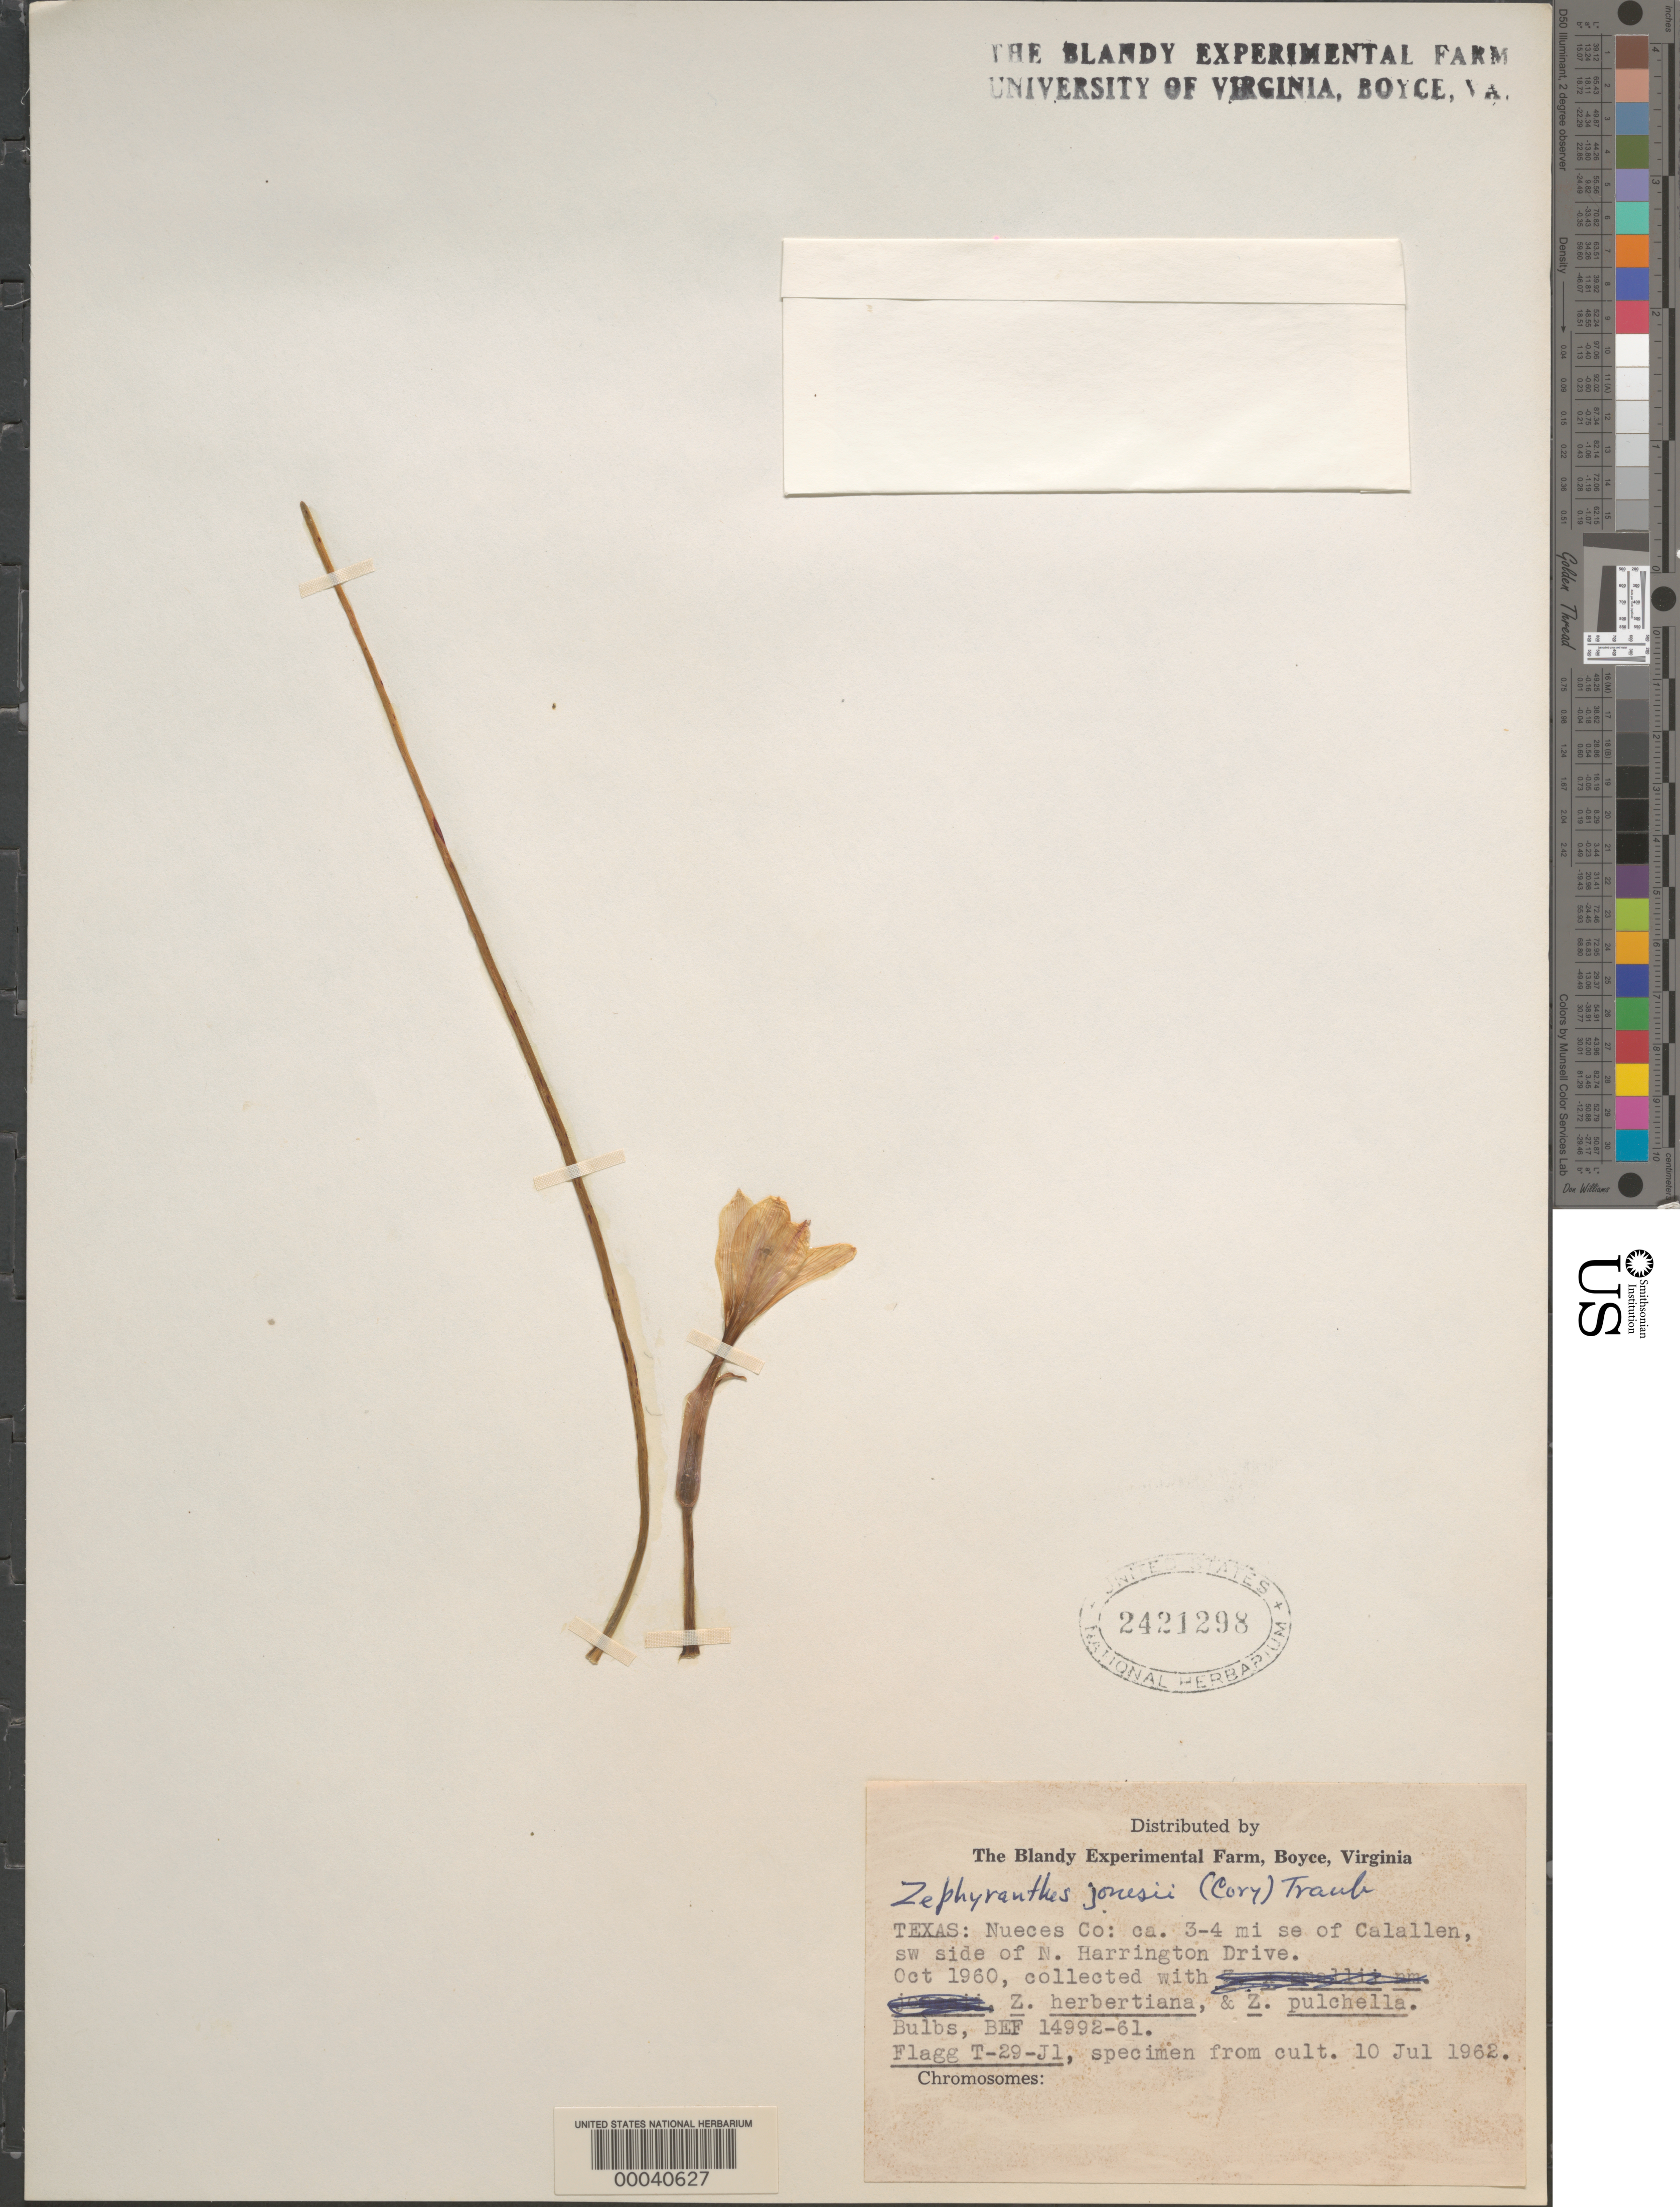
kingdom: Plantae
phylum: Tracheophyta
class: Liliopsida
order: Asparagales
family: Amaryllidaceae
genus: Zephyranthes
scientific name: Zephyranthes jonesii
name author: (Cory) Traub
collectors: R. O. Flagg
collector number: T-29 J1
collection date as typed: Oct 1960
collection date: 1960-10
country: United States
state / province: Texas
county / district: Nueces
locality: Ca. 3-4 mi. se of callallen, sw side of n harrington drive.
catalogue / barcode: US 2421298